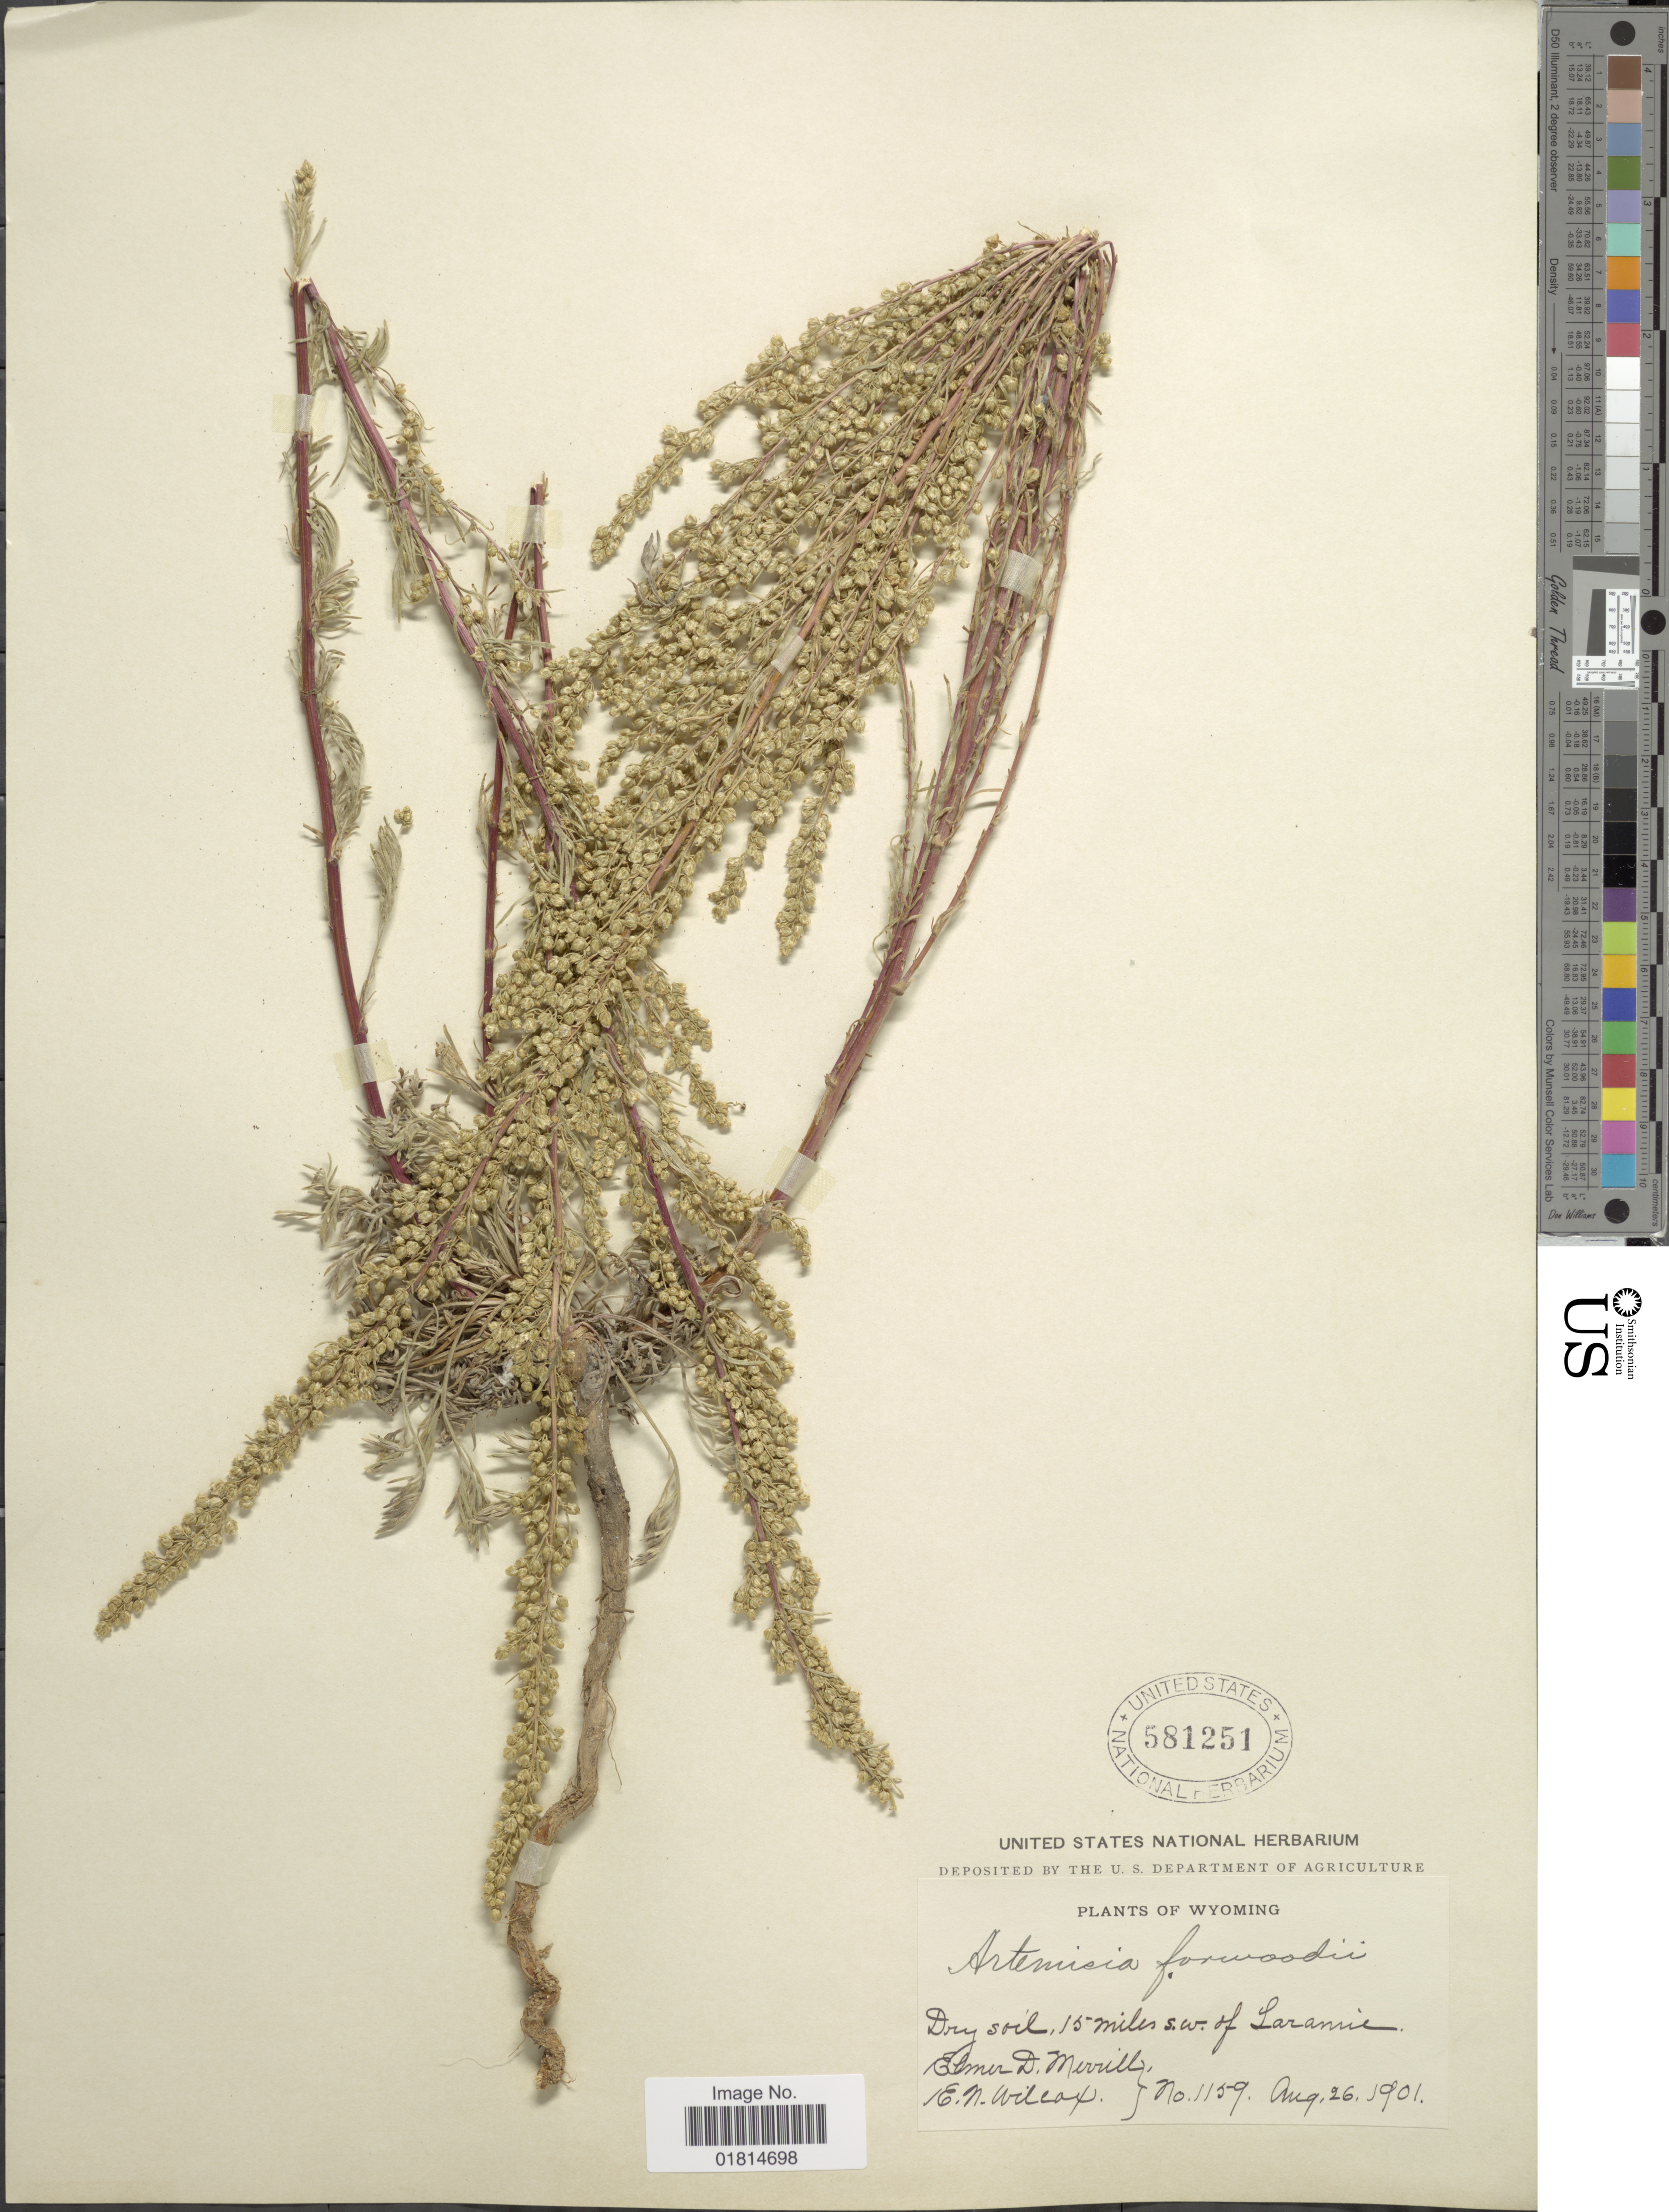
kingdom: Plantae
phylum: Tracheophyta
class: Magnoliopsida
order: Asterales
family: Asteraceae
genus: Artemisia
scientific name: Artemisia camporum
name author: Rydb.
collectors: E. D. Merrill & E. Wilcox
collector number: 1159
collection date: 1901-08-26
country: United States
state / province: Wyoming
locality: Dry soil, 15 miles s.w. of Laramie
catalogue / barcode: US 581251